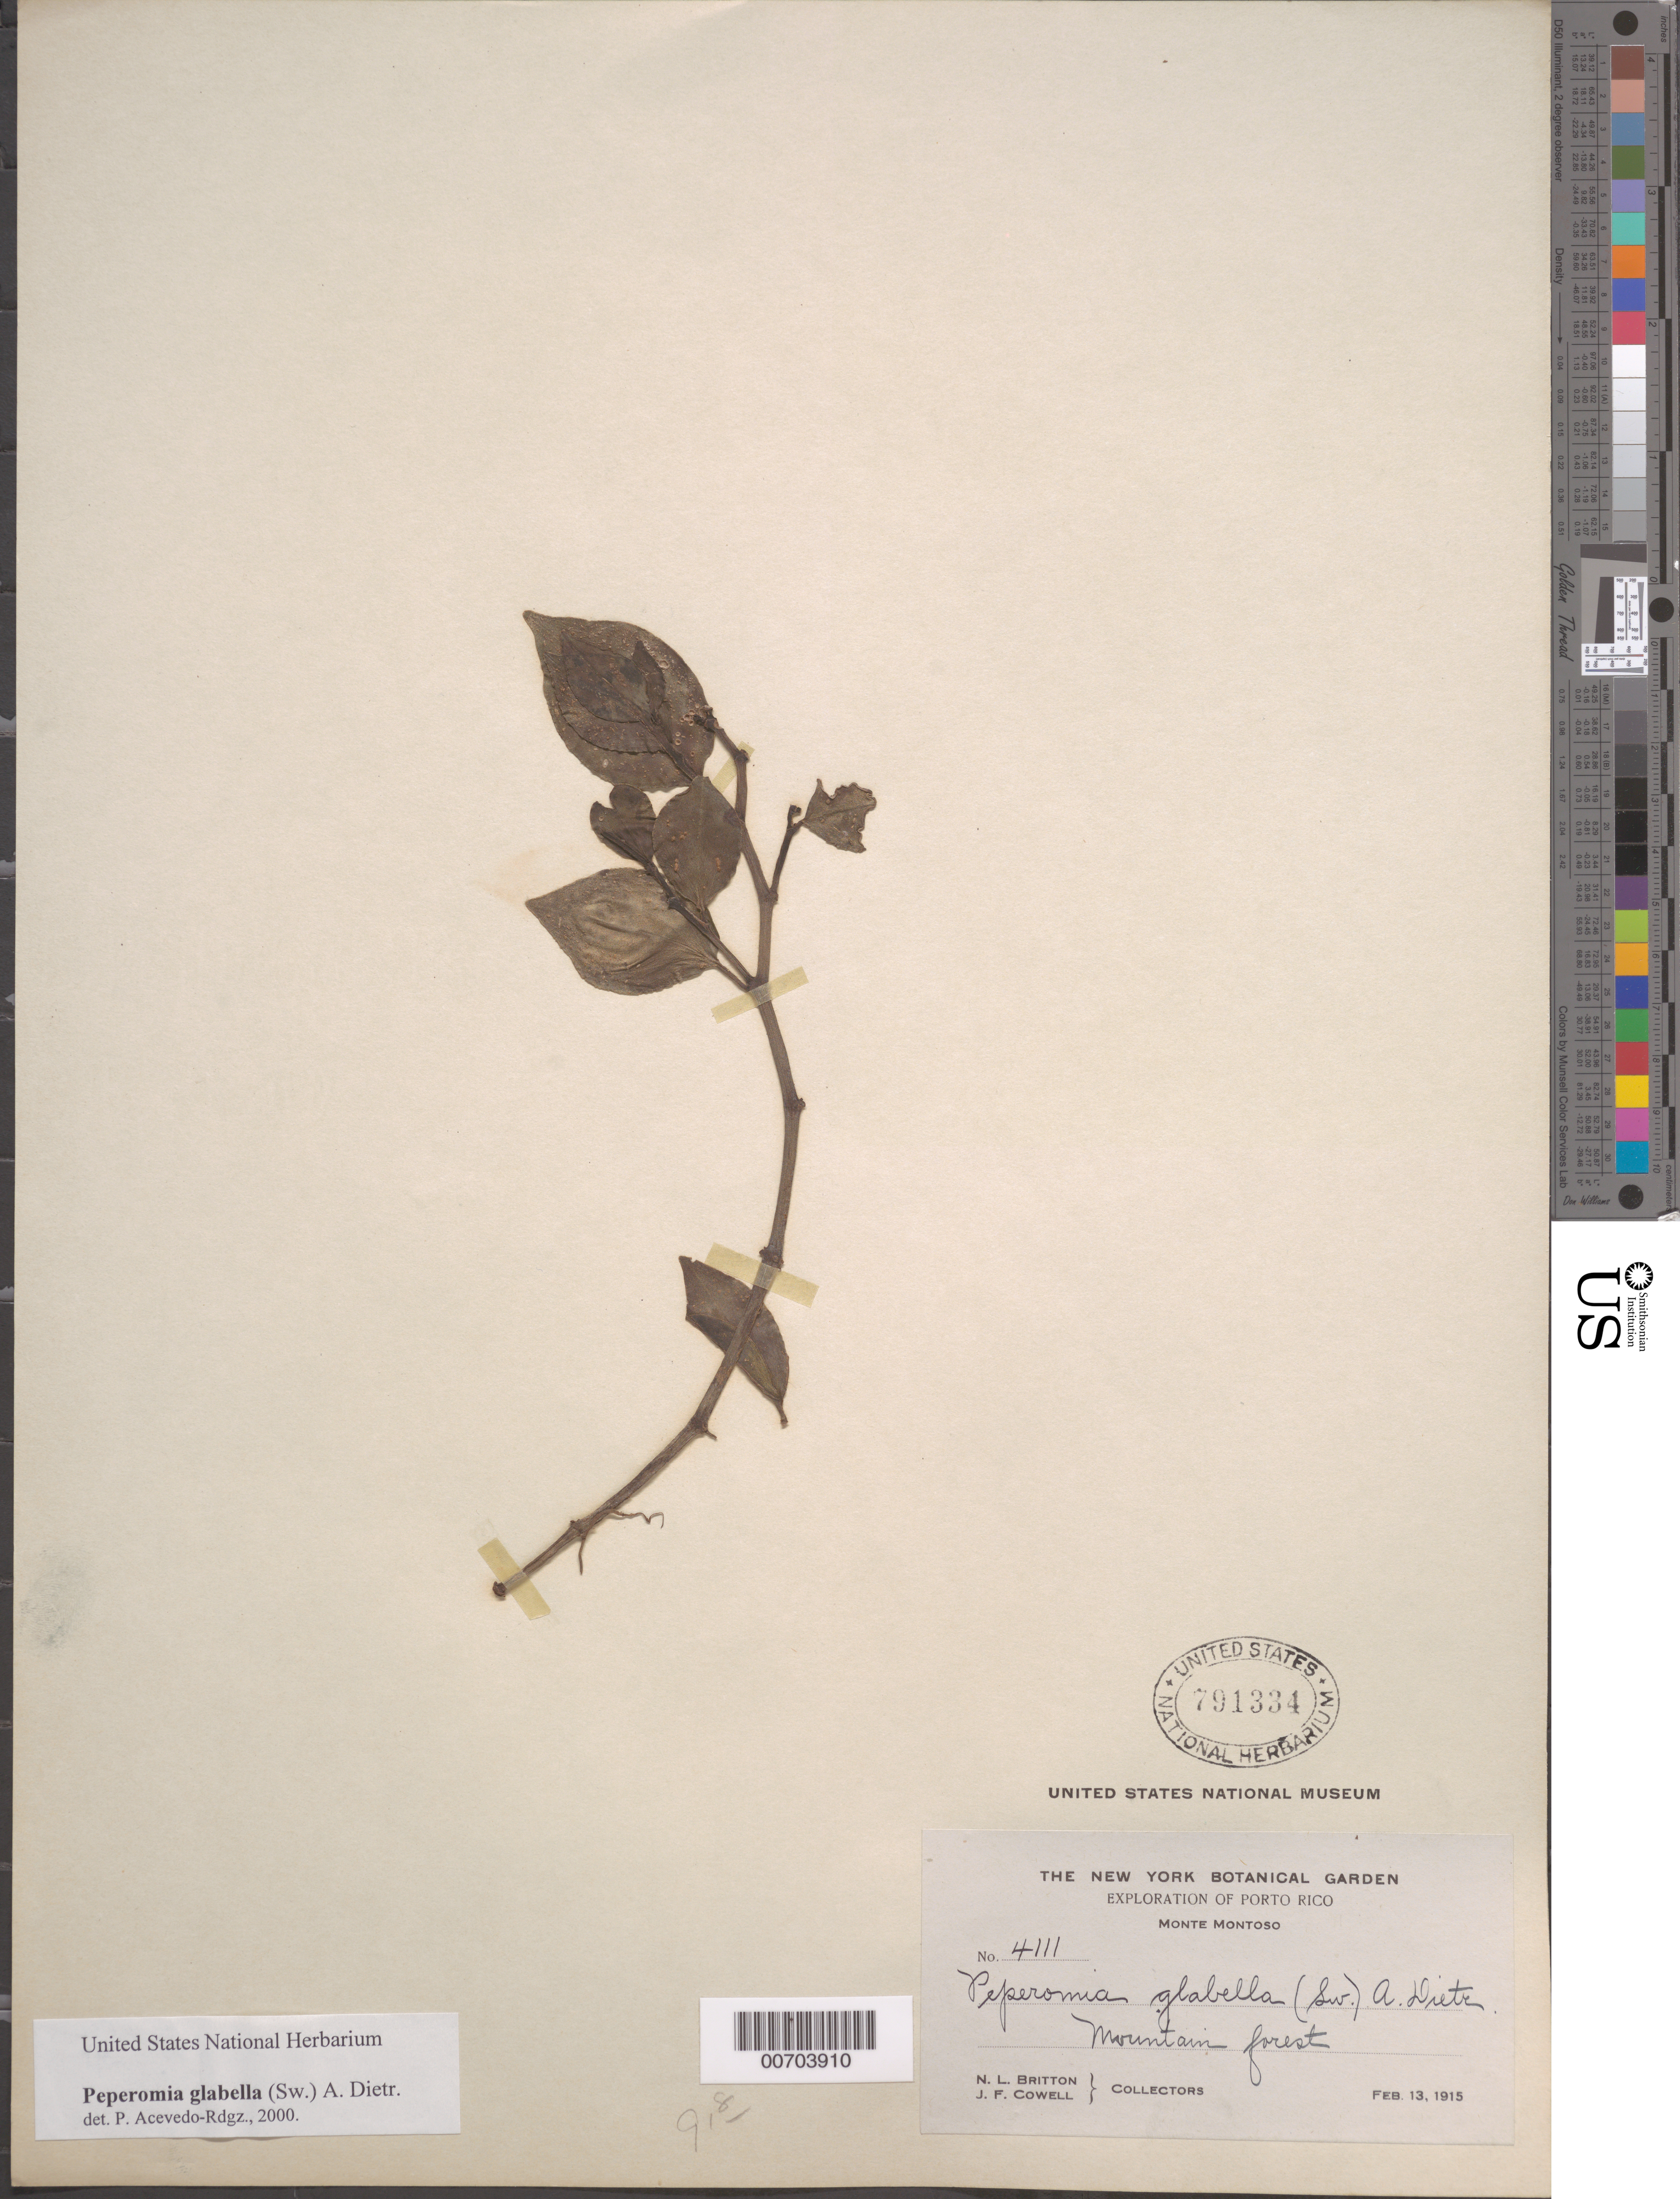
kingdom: Plantae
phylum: Tracheophyta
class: Magnoliopsida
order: Piperales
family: Piperaceae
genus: Peperomia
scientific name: Peperomia glabella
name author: (Sw.) A. Dietr.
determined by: Acevedo-Rodríguez, P., (BOT), Smithsonian Institution - National Museum of Natural History (UNITED STATES)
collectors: N. Britton & J. F. Cowell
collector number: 4111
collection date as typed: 13 Feb 1915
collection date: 1915-02-13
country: Puerto Rico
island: Greater Antilles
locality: Monte Montoso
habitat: Mountain forest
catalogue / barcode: US 791334